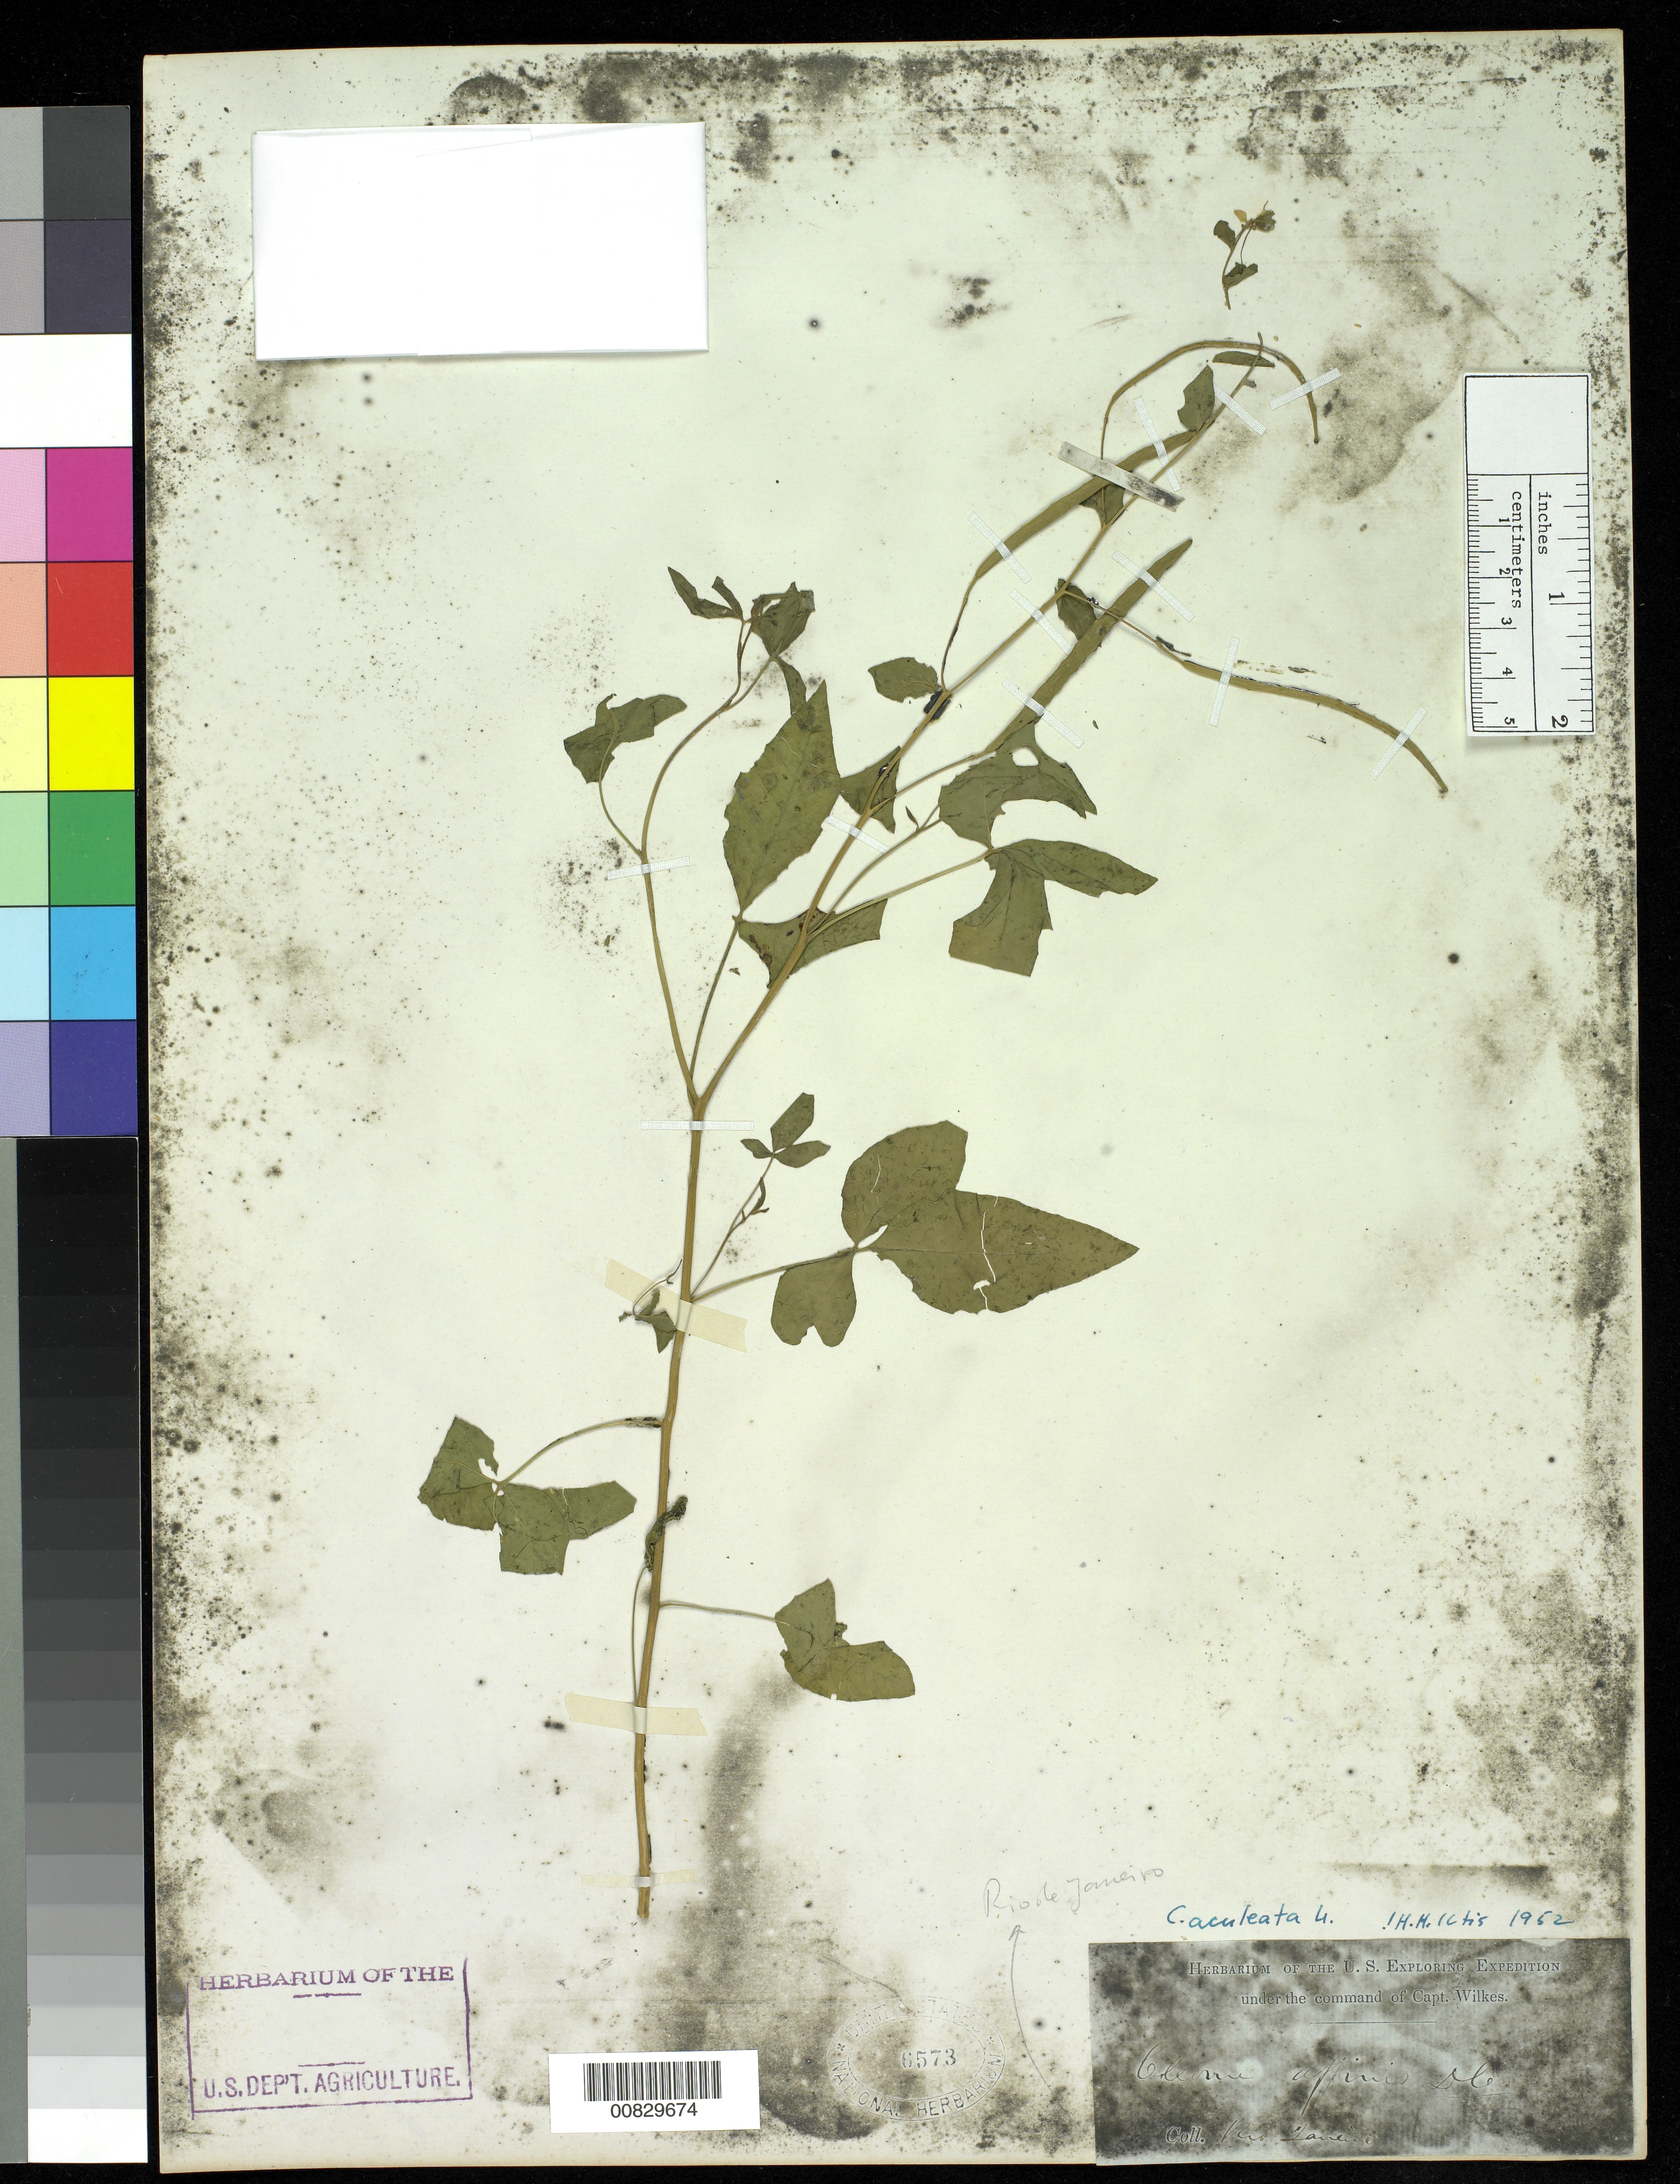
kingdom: Plantae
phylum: Tracheophyta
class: Magnoliopsida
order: Brassicales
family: Cleomaceae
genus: Tarenaya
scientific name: Tarenaya aculeata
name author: (L.) Soares Neto & Roalson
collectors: Wilkes Explor. Exped.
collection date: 1838/1842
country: Brazil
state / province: Rio de Janeiro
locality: Rio Janeiro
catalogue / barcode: US 6573